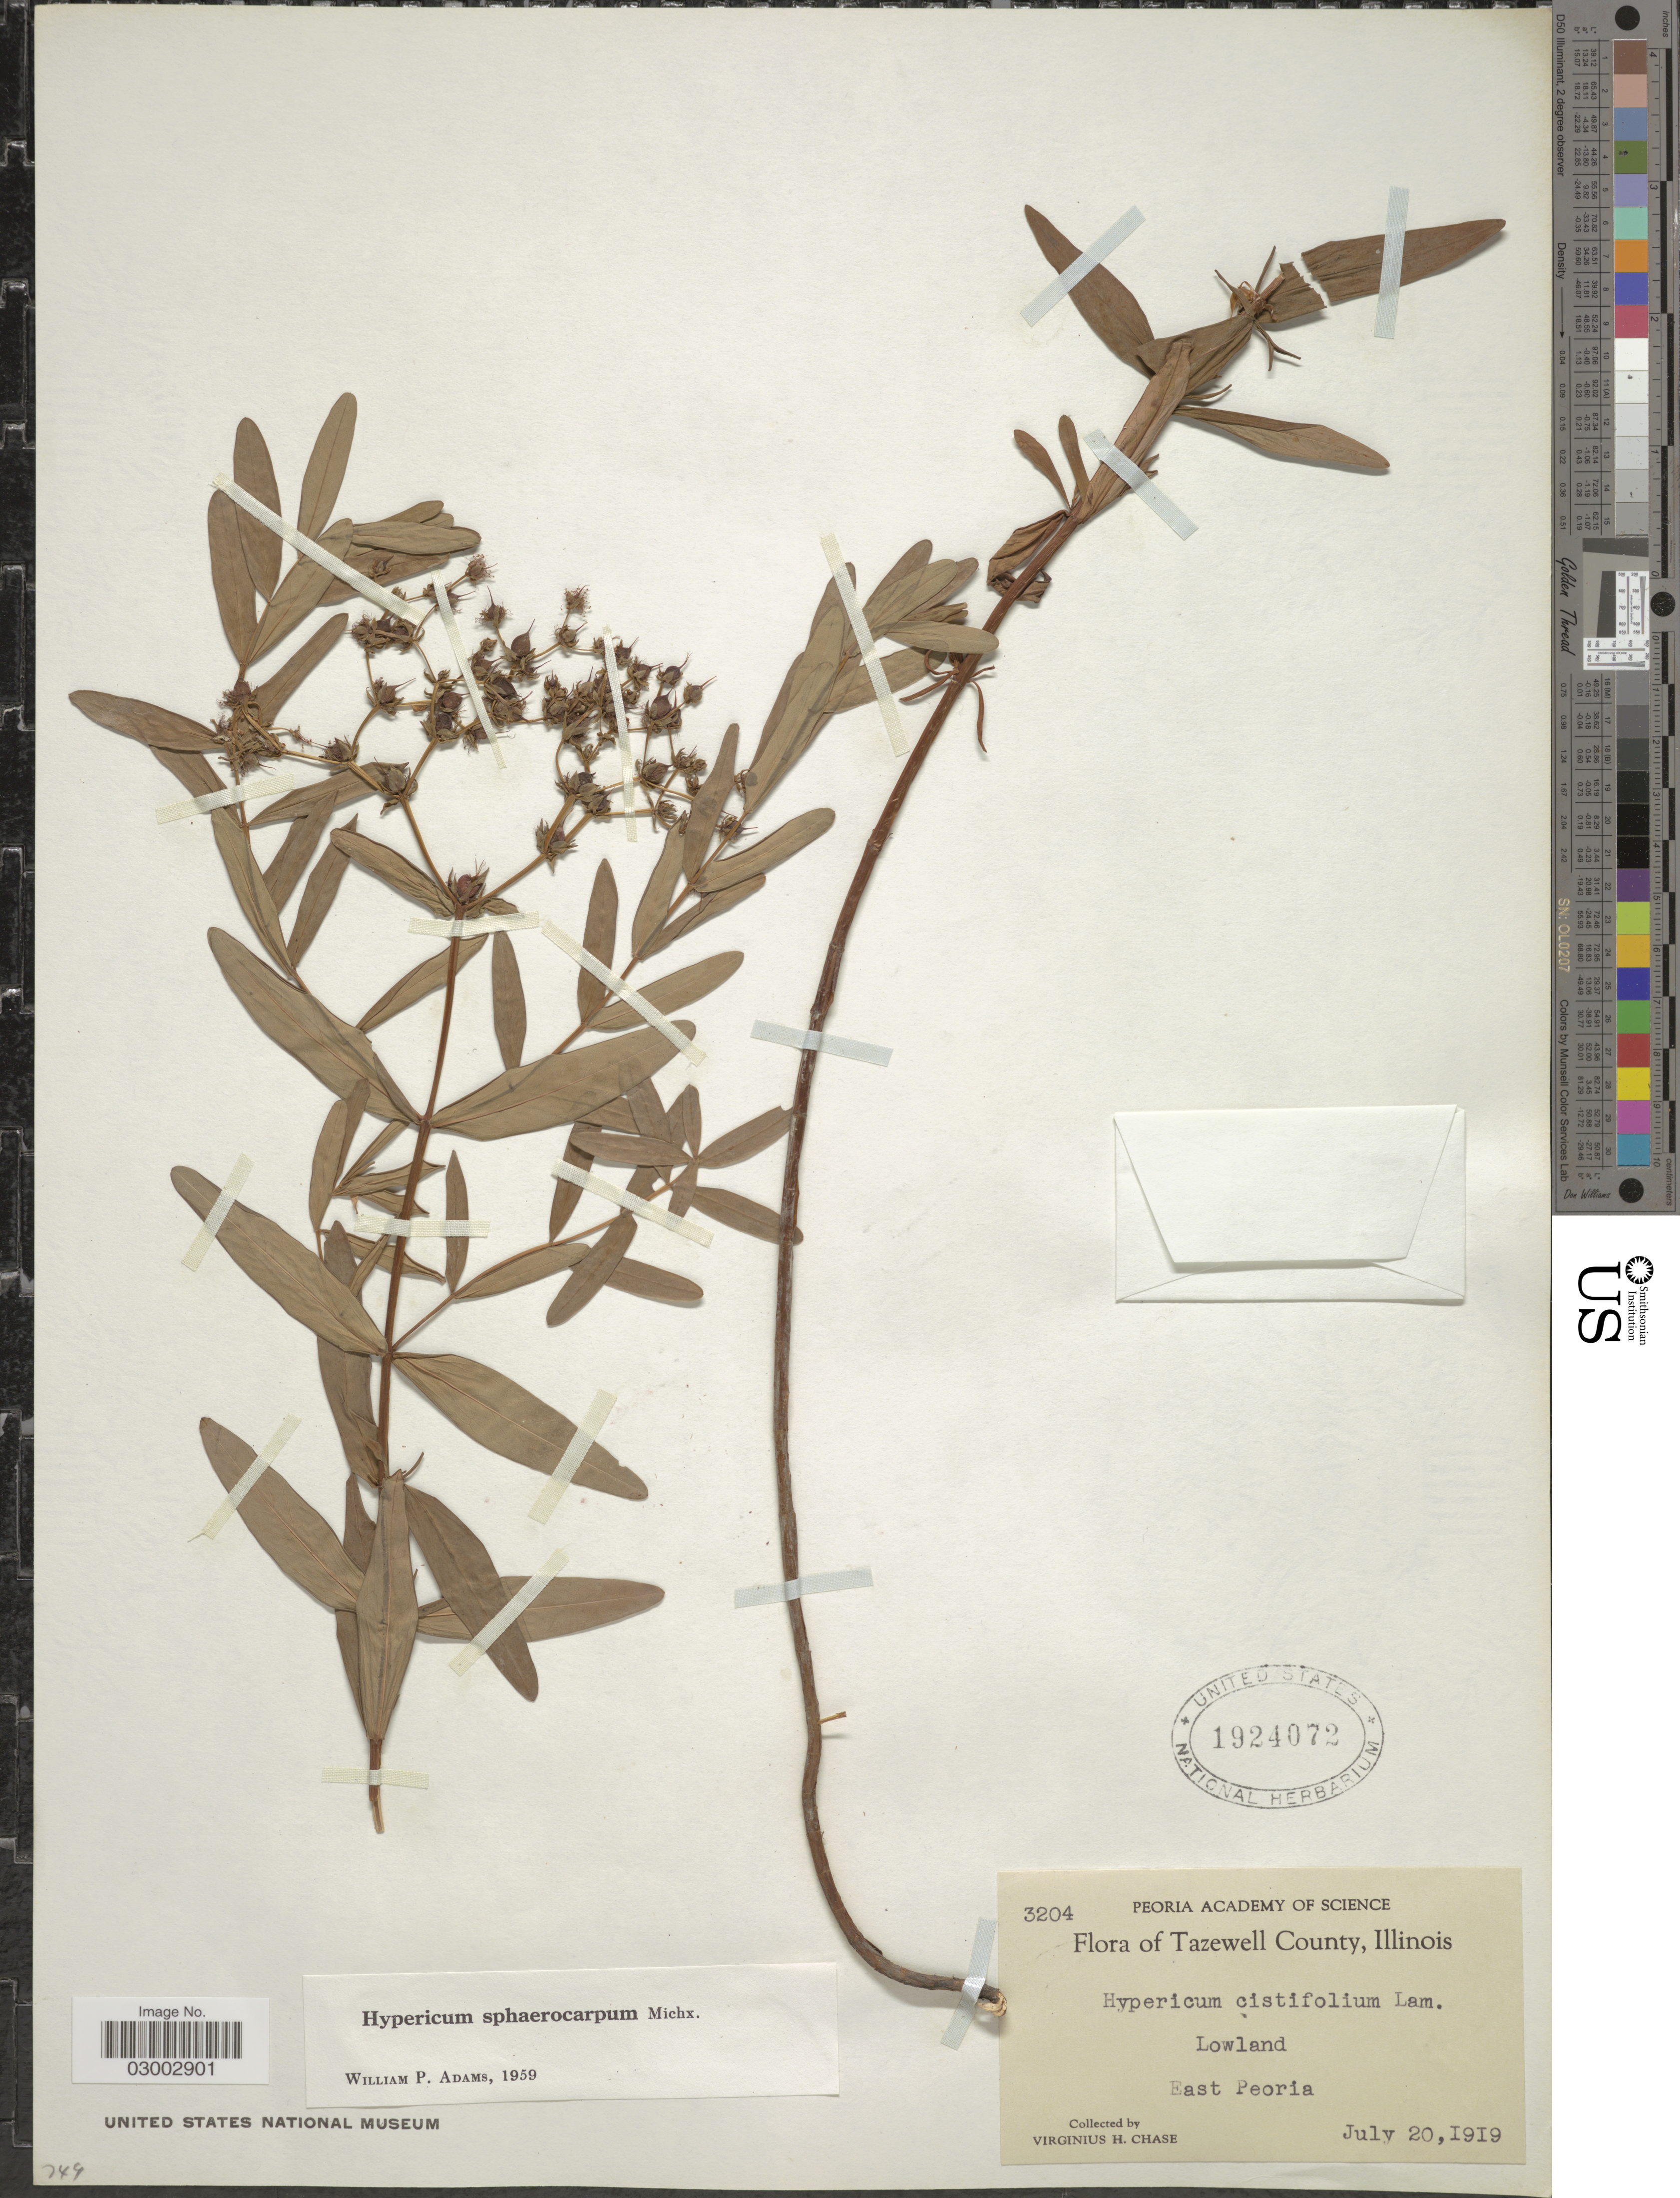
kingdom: Plantae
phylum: Tracheophyta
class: Magnoliopsida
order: Malpighiales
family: Hypericaceae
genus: Hypericum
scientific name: Hypericum sphaerocarpum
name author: Michx.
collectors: V. H. Chase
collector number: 3204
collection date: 1919-07-20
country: United States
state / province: Illinois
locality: Tazewell County. Lowland. East Peoria.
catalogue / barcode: US 1924072